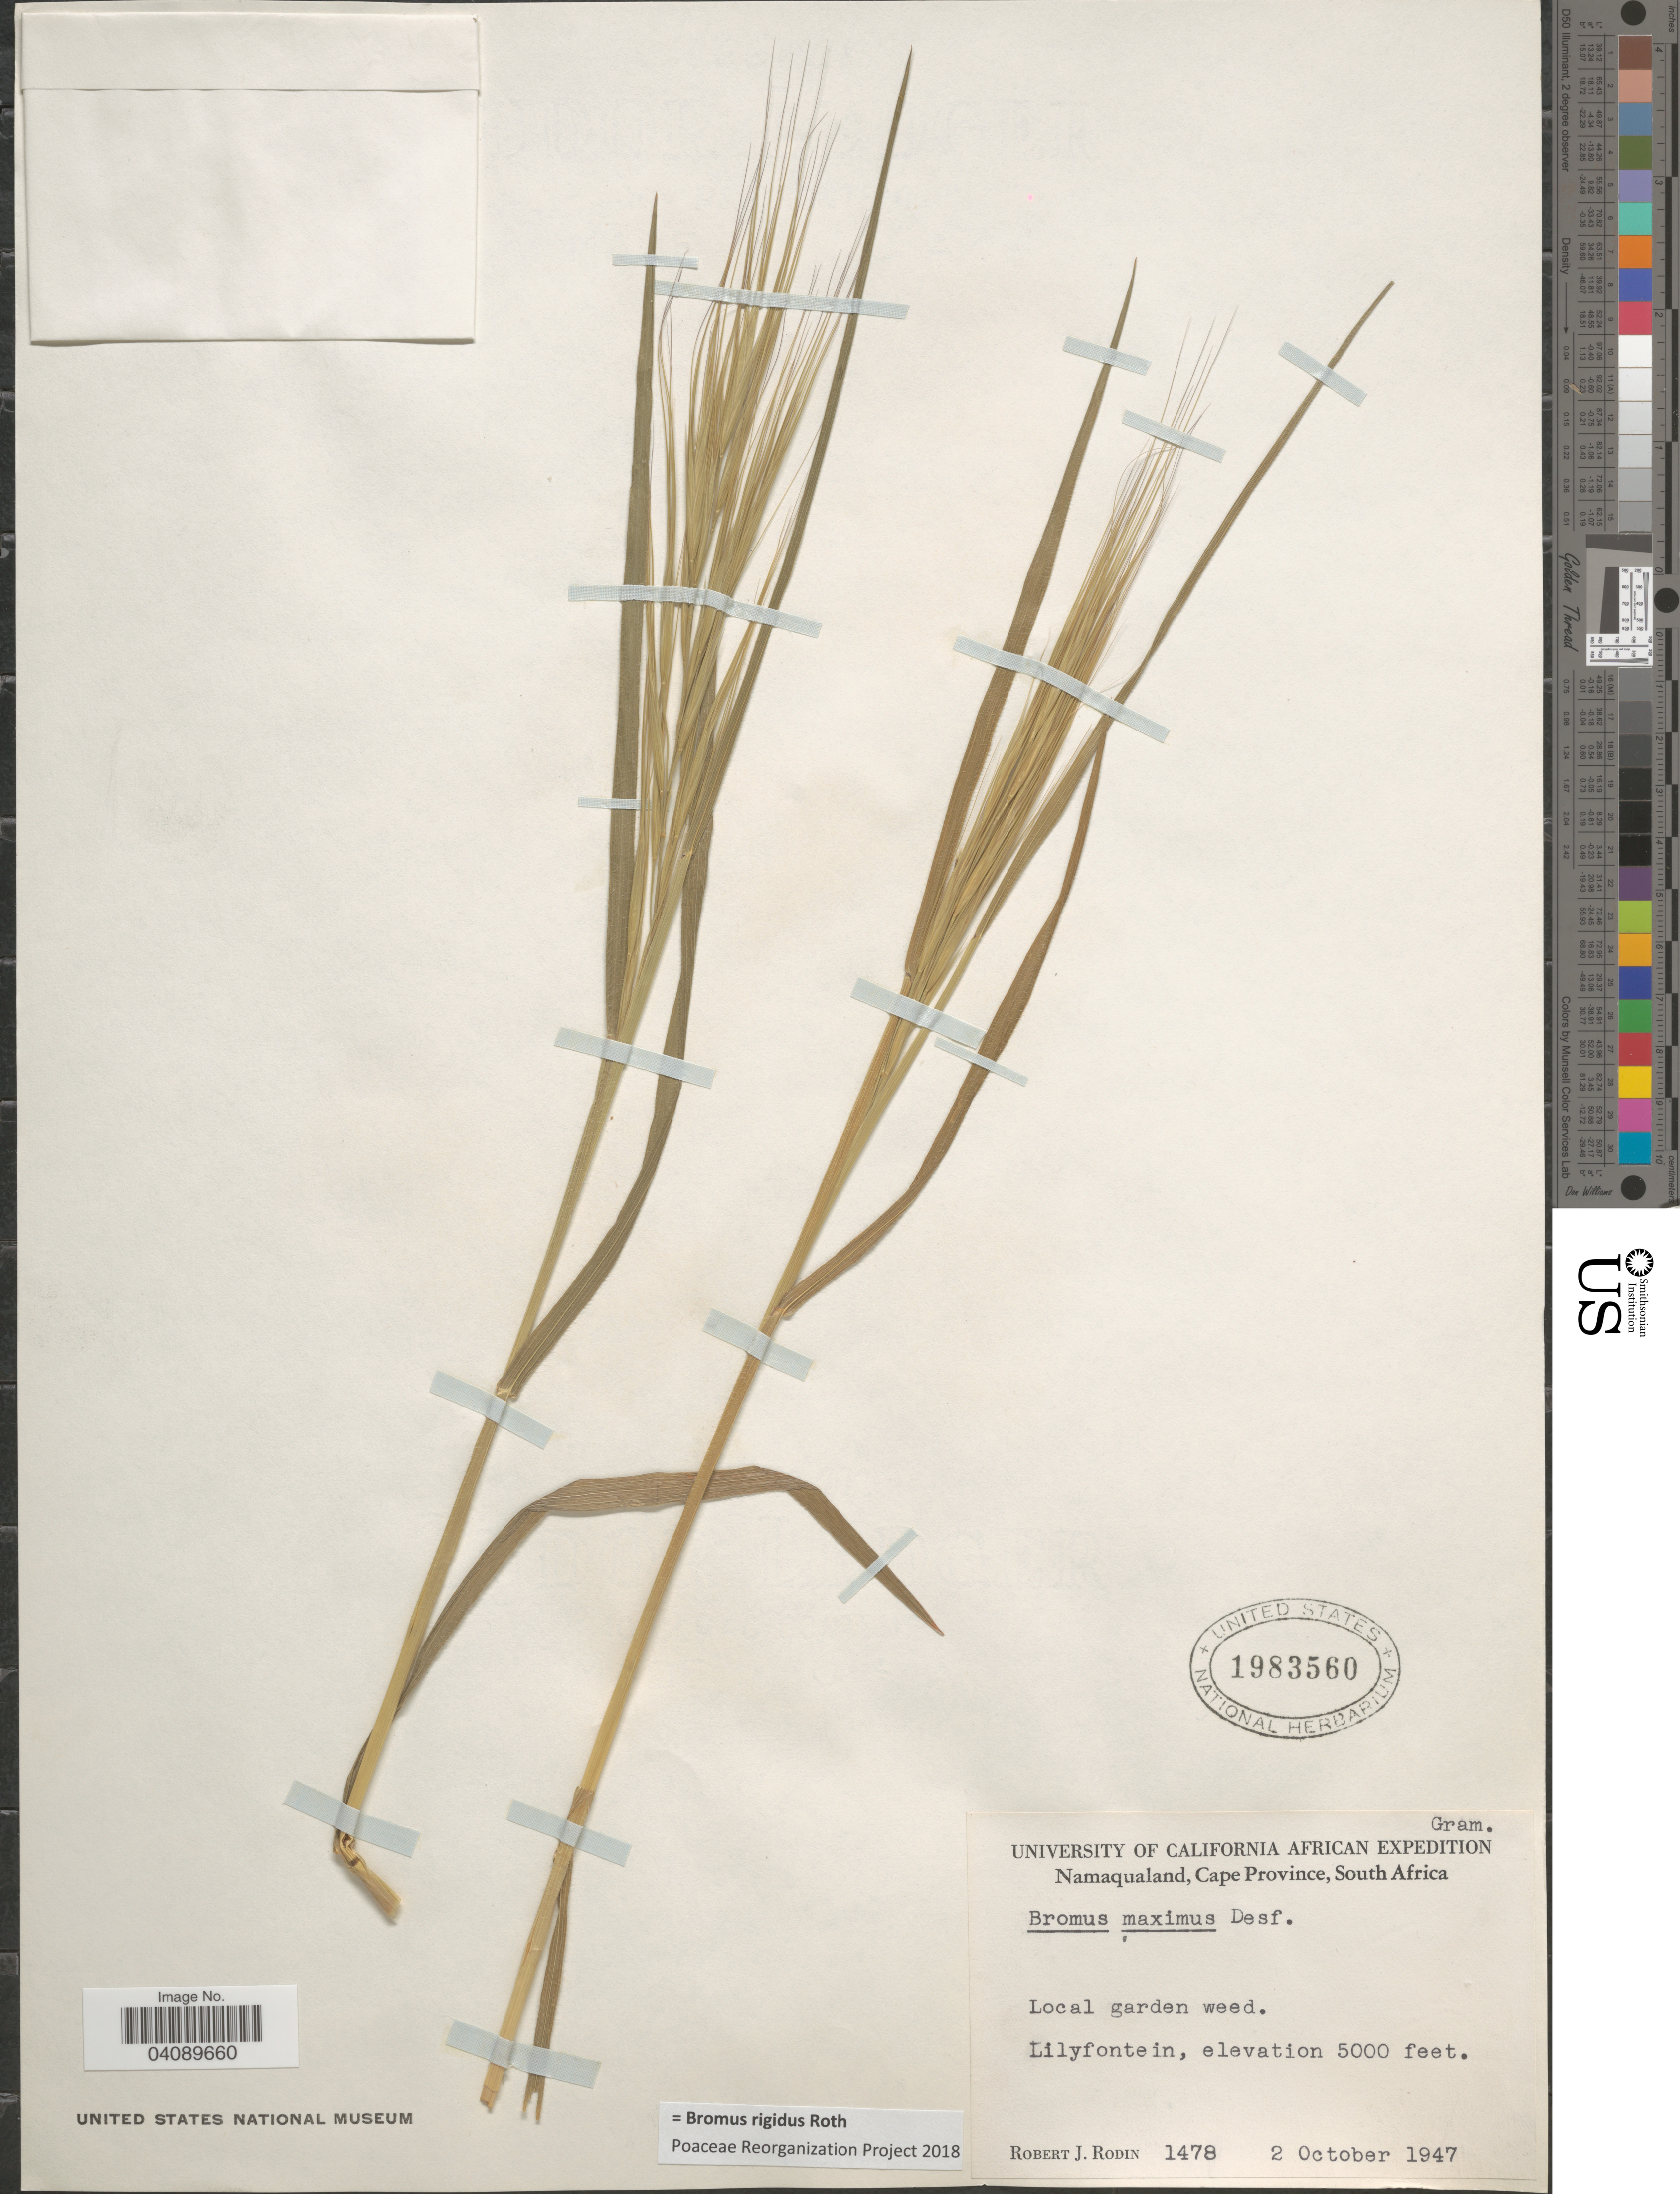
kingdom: Plantae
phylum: Tracheophyta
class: Liliopsida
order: Poales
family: Poaceae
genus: Bromus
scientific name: Bromus rigidus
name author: Roth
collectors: R. J. Rodin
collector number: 1478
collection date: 1947-10-02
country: South Africa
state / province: Northern Cape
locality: University of California African Expedition. Namaqualand. Local garden weed. Lilyfontein. Cape Province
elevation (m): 1524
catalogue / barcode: US 1983560